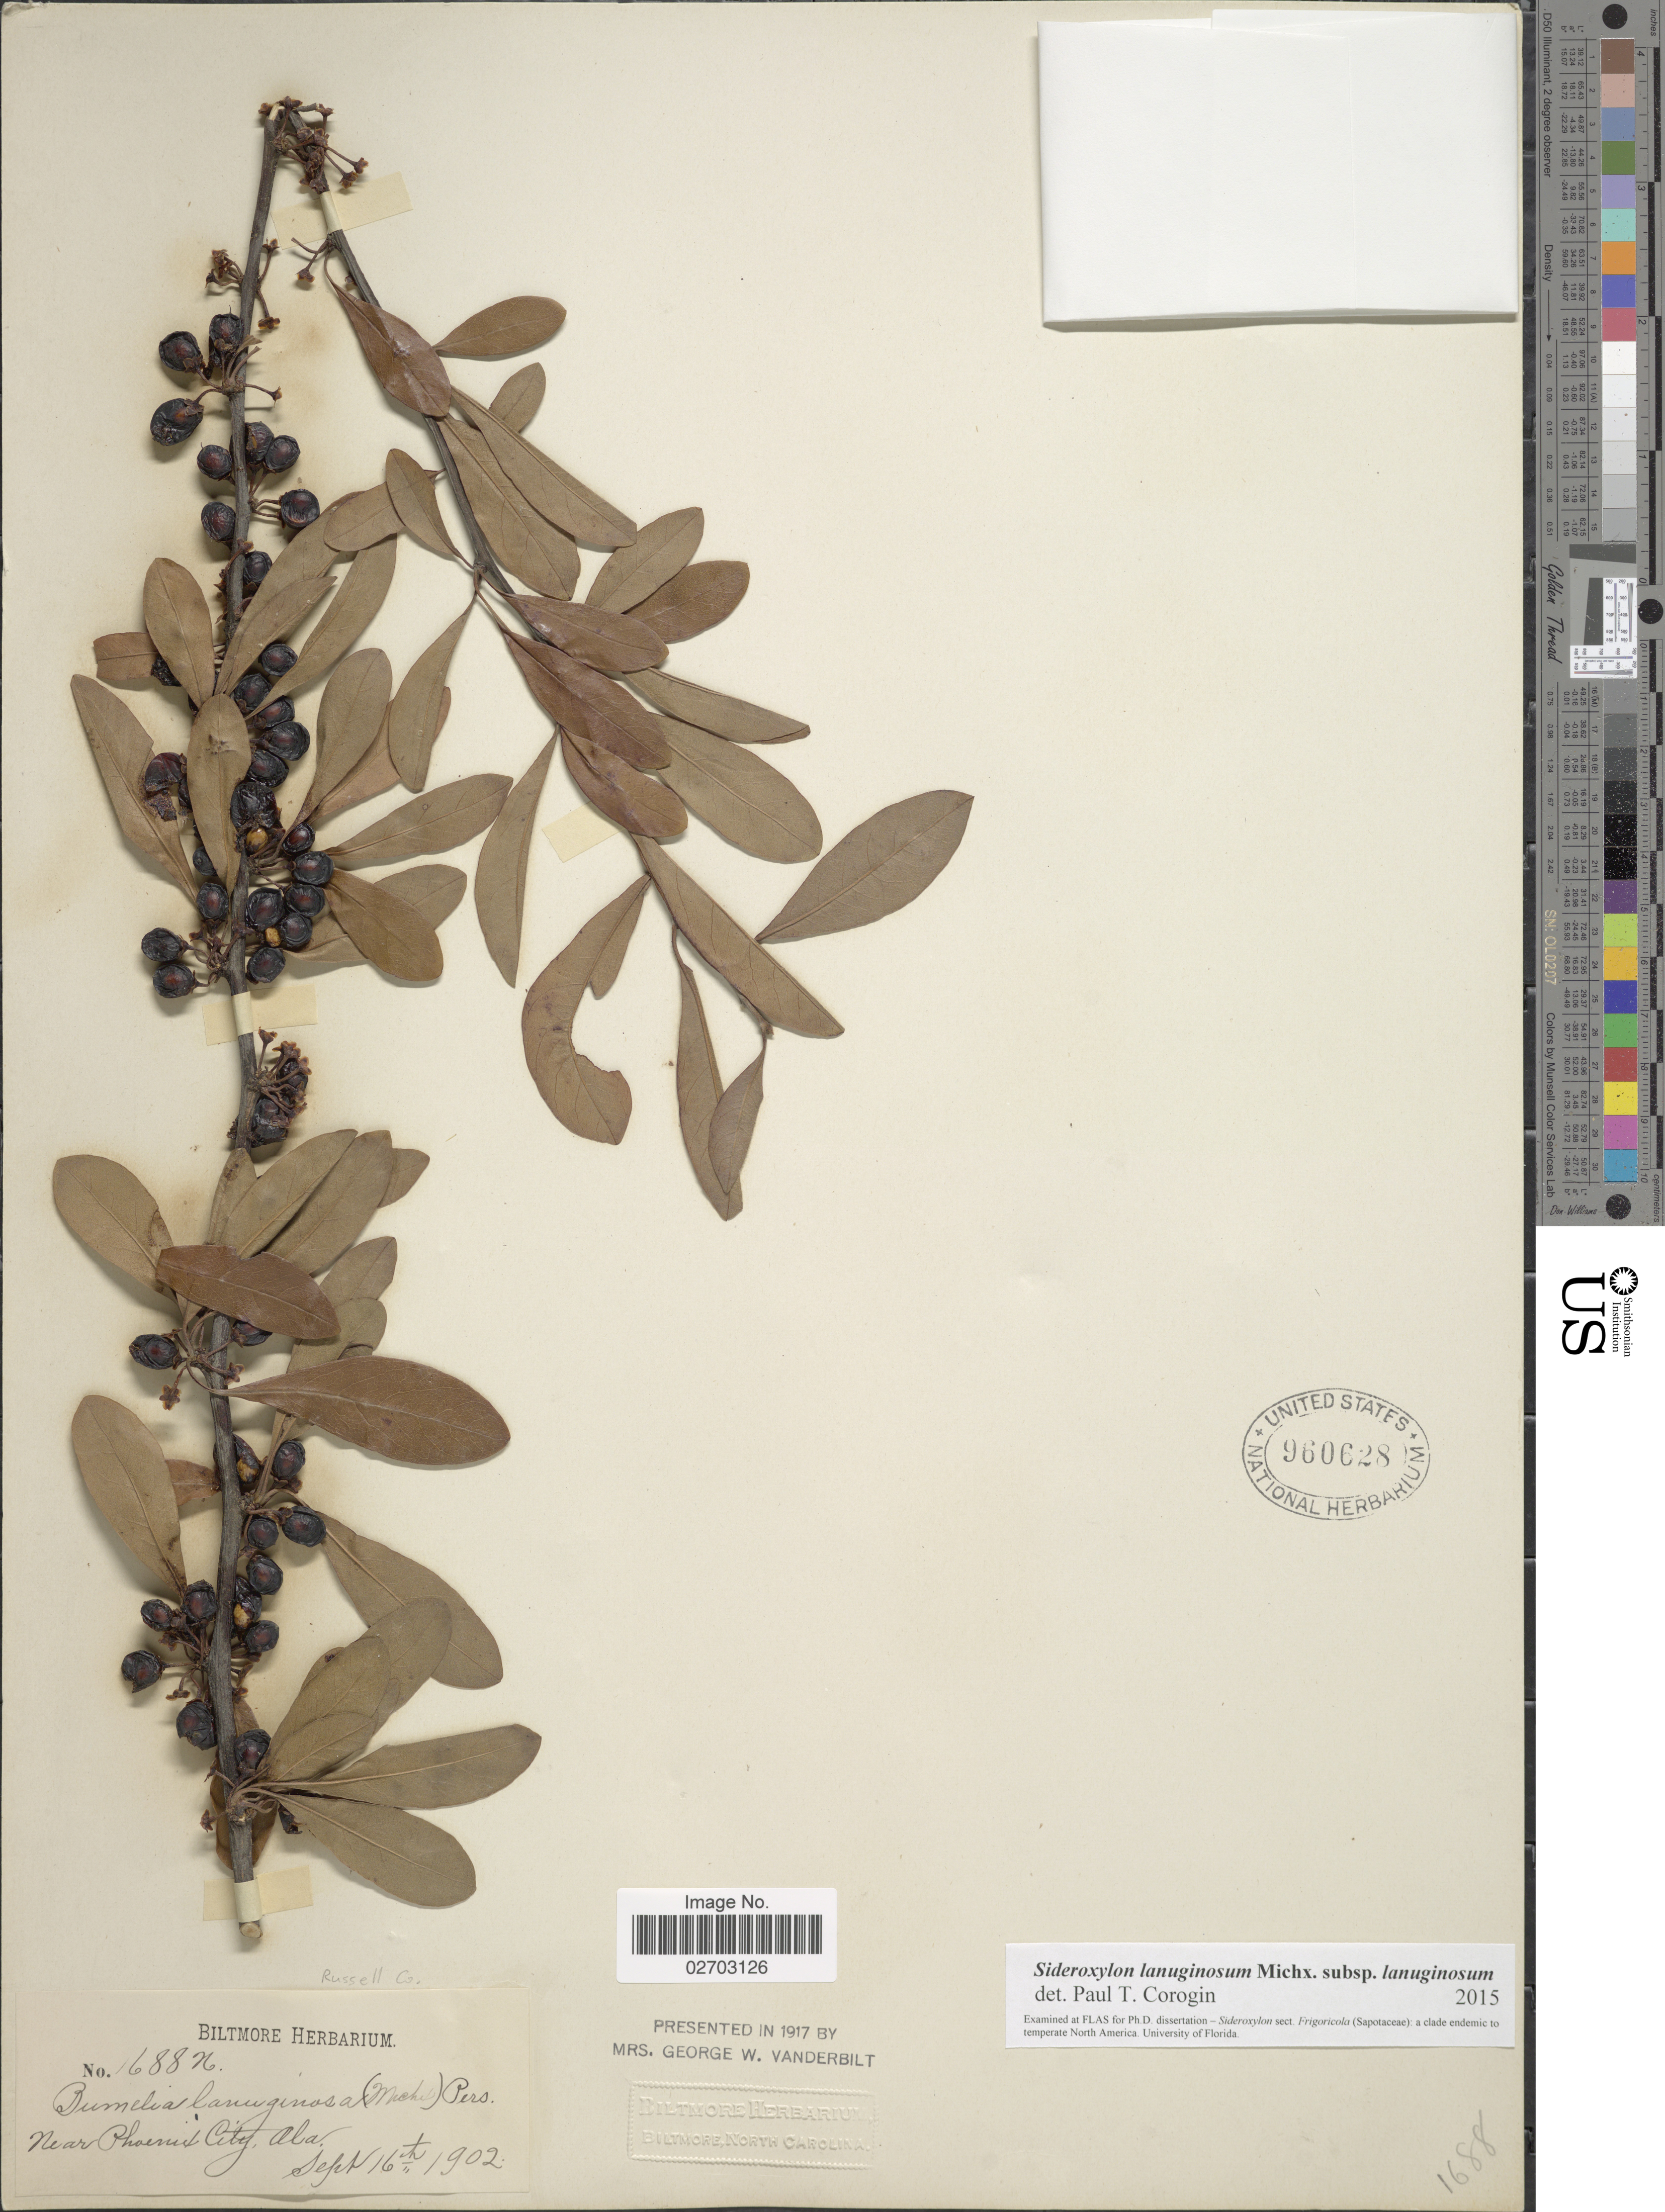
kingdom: Plantae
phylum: Tracheophyta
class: Magnoliopsida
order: Ericales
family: Sapotaceae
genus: Sideroxylon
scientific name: Sideroxylon lanuginosum subsp. lanuginosum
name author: Michx.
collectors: ex herb. Biltmore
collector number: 1688n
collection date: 1902-09-16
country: United States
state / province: Alabama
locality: Near Phoenix City, Russell Co.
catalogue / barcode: US 960628